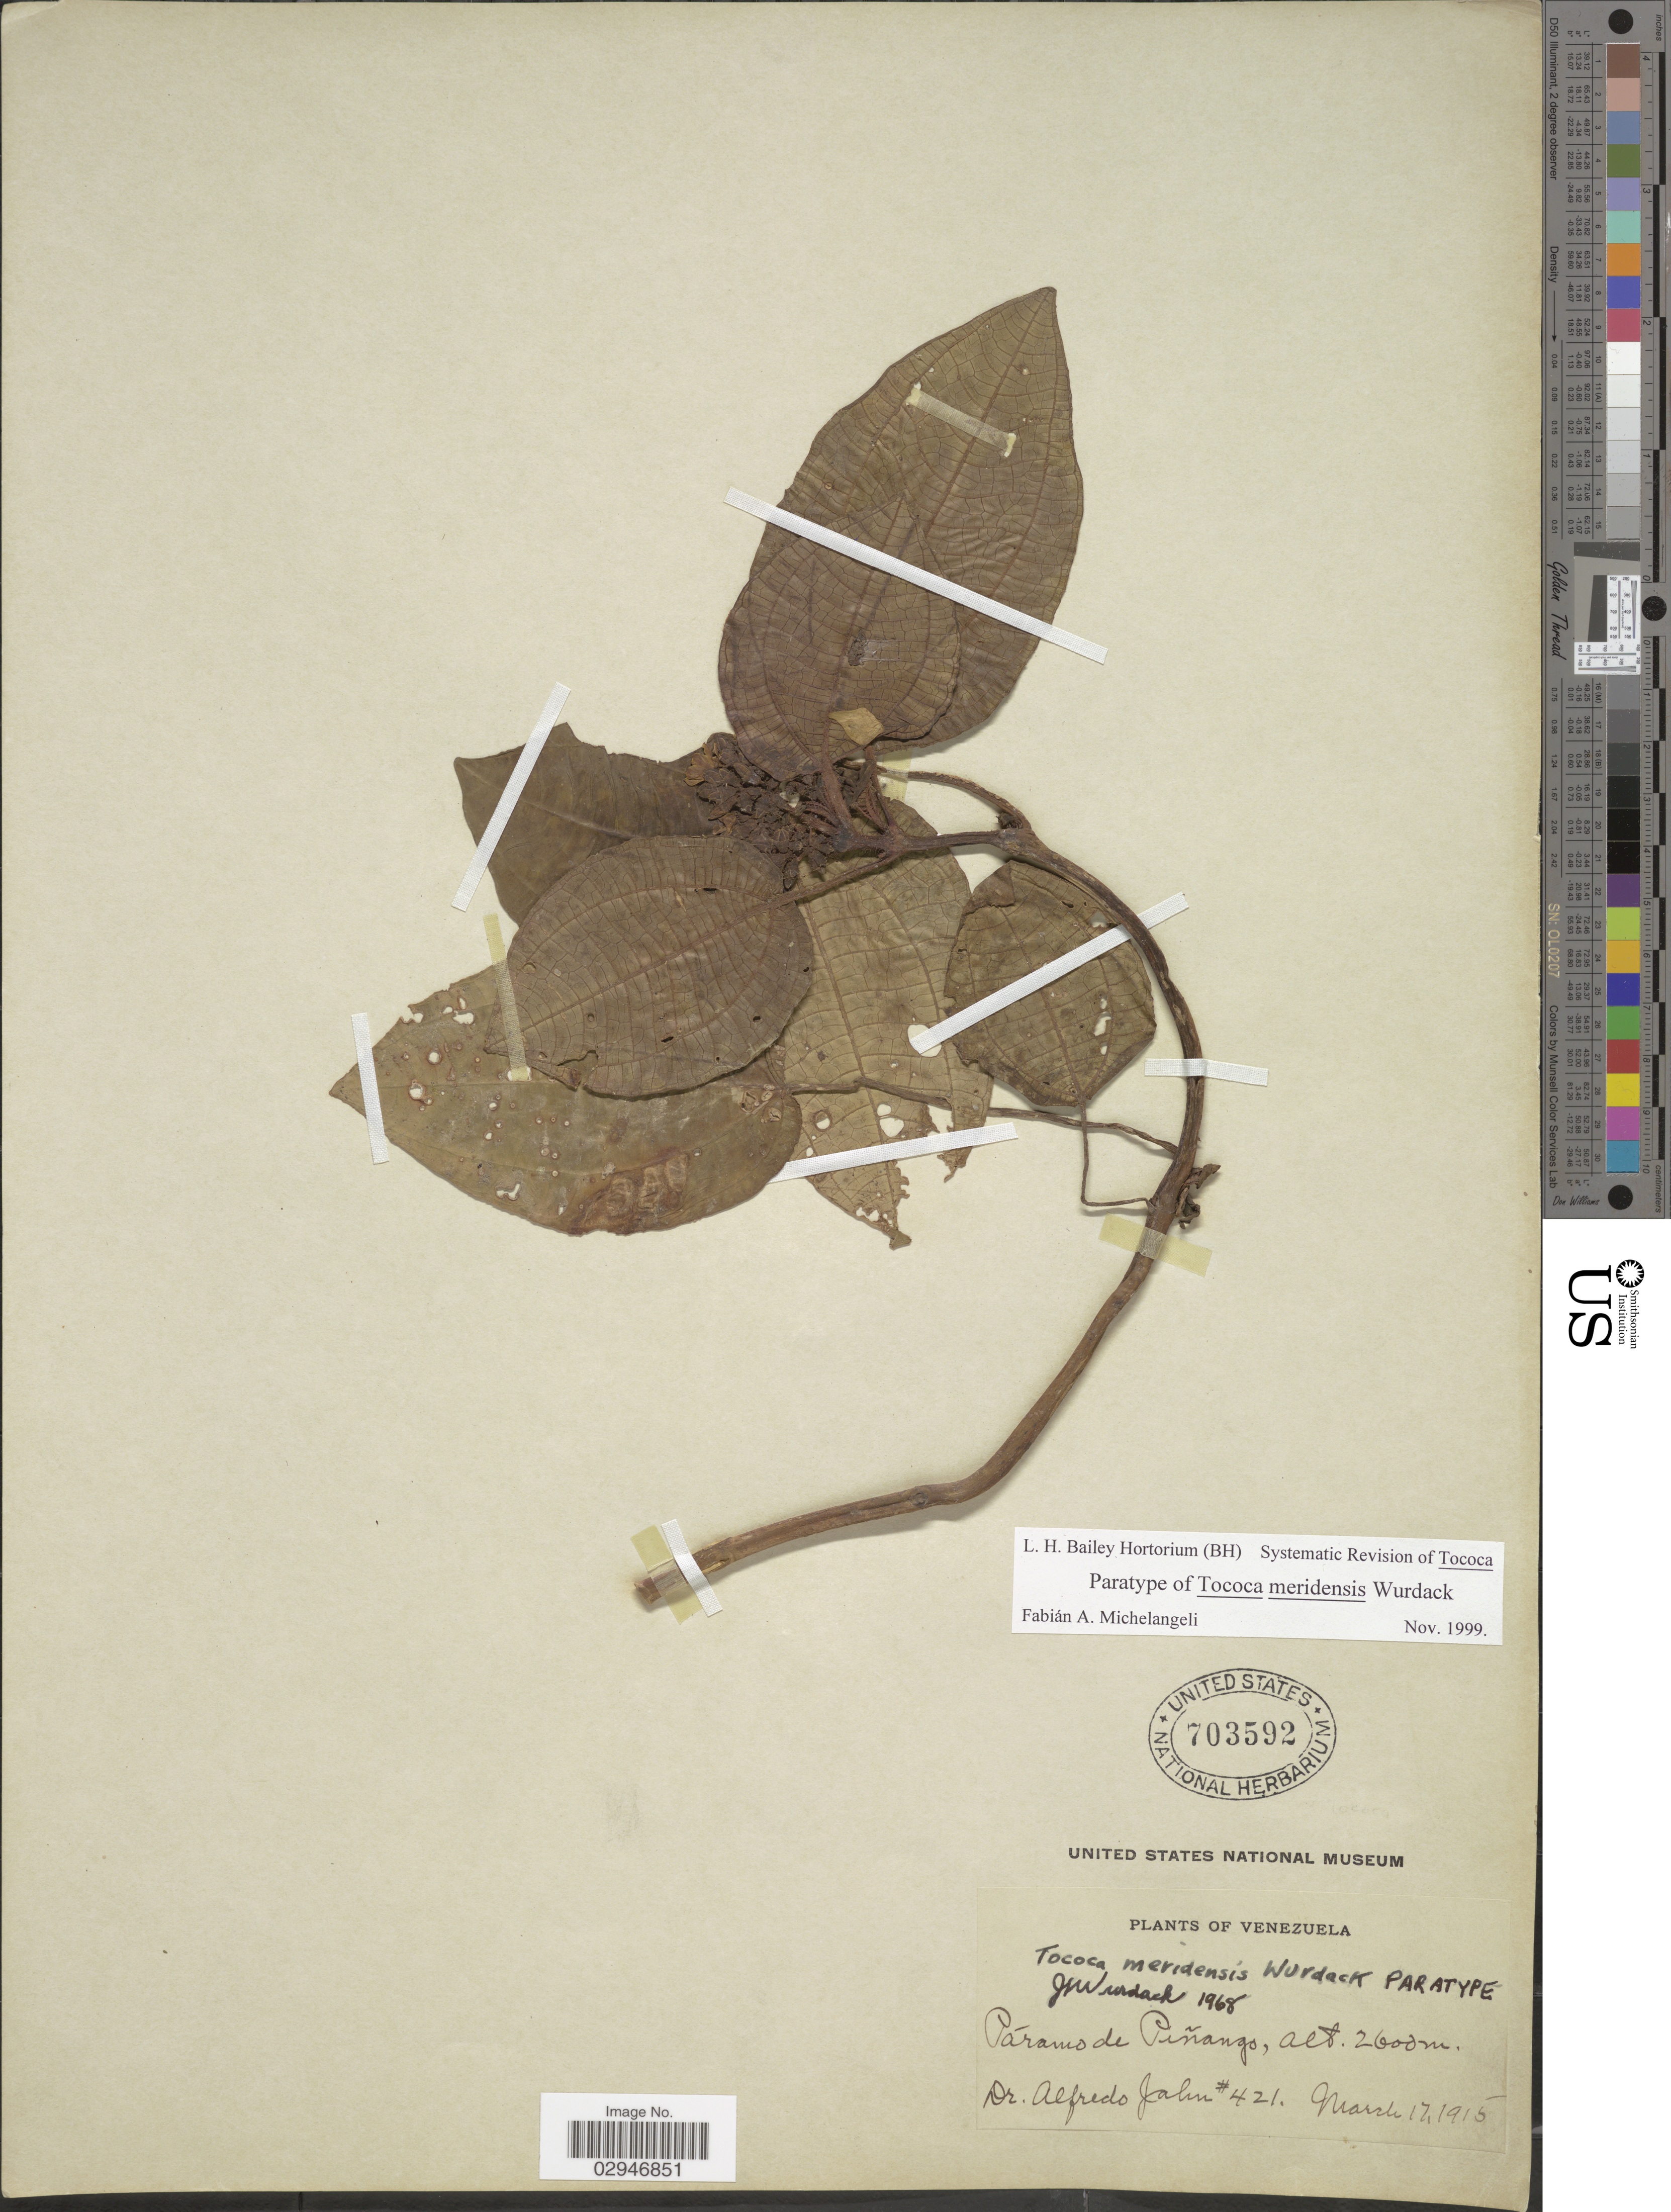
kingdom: Plantae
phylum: Tracheophyta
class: Magnoliopsida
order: Myrtales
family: Melastomataceae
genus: Tococa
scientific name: Tococa meridensis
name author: Wurdack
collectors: A. Jahn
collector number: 421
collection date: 1915-03-17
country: Venezuela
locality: Páramo de Piñango.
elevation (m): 2600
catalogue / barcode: US 703592